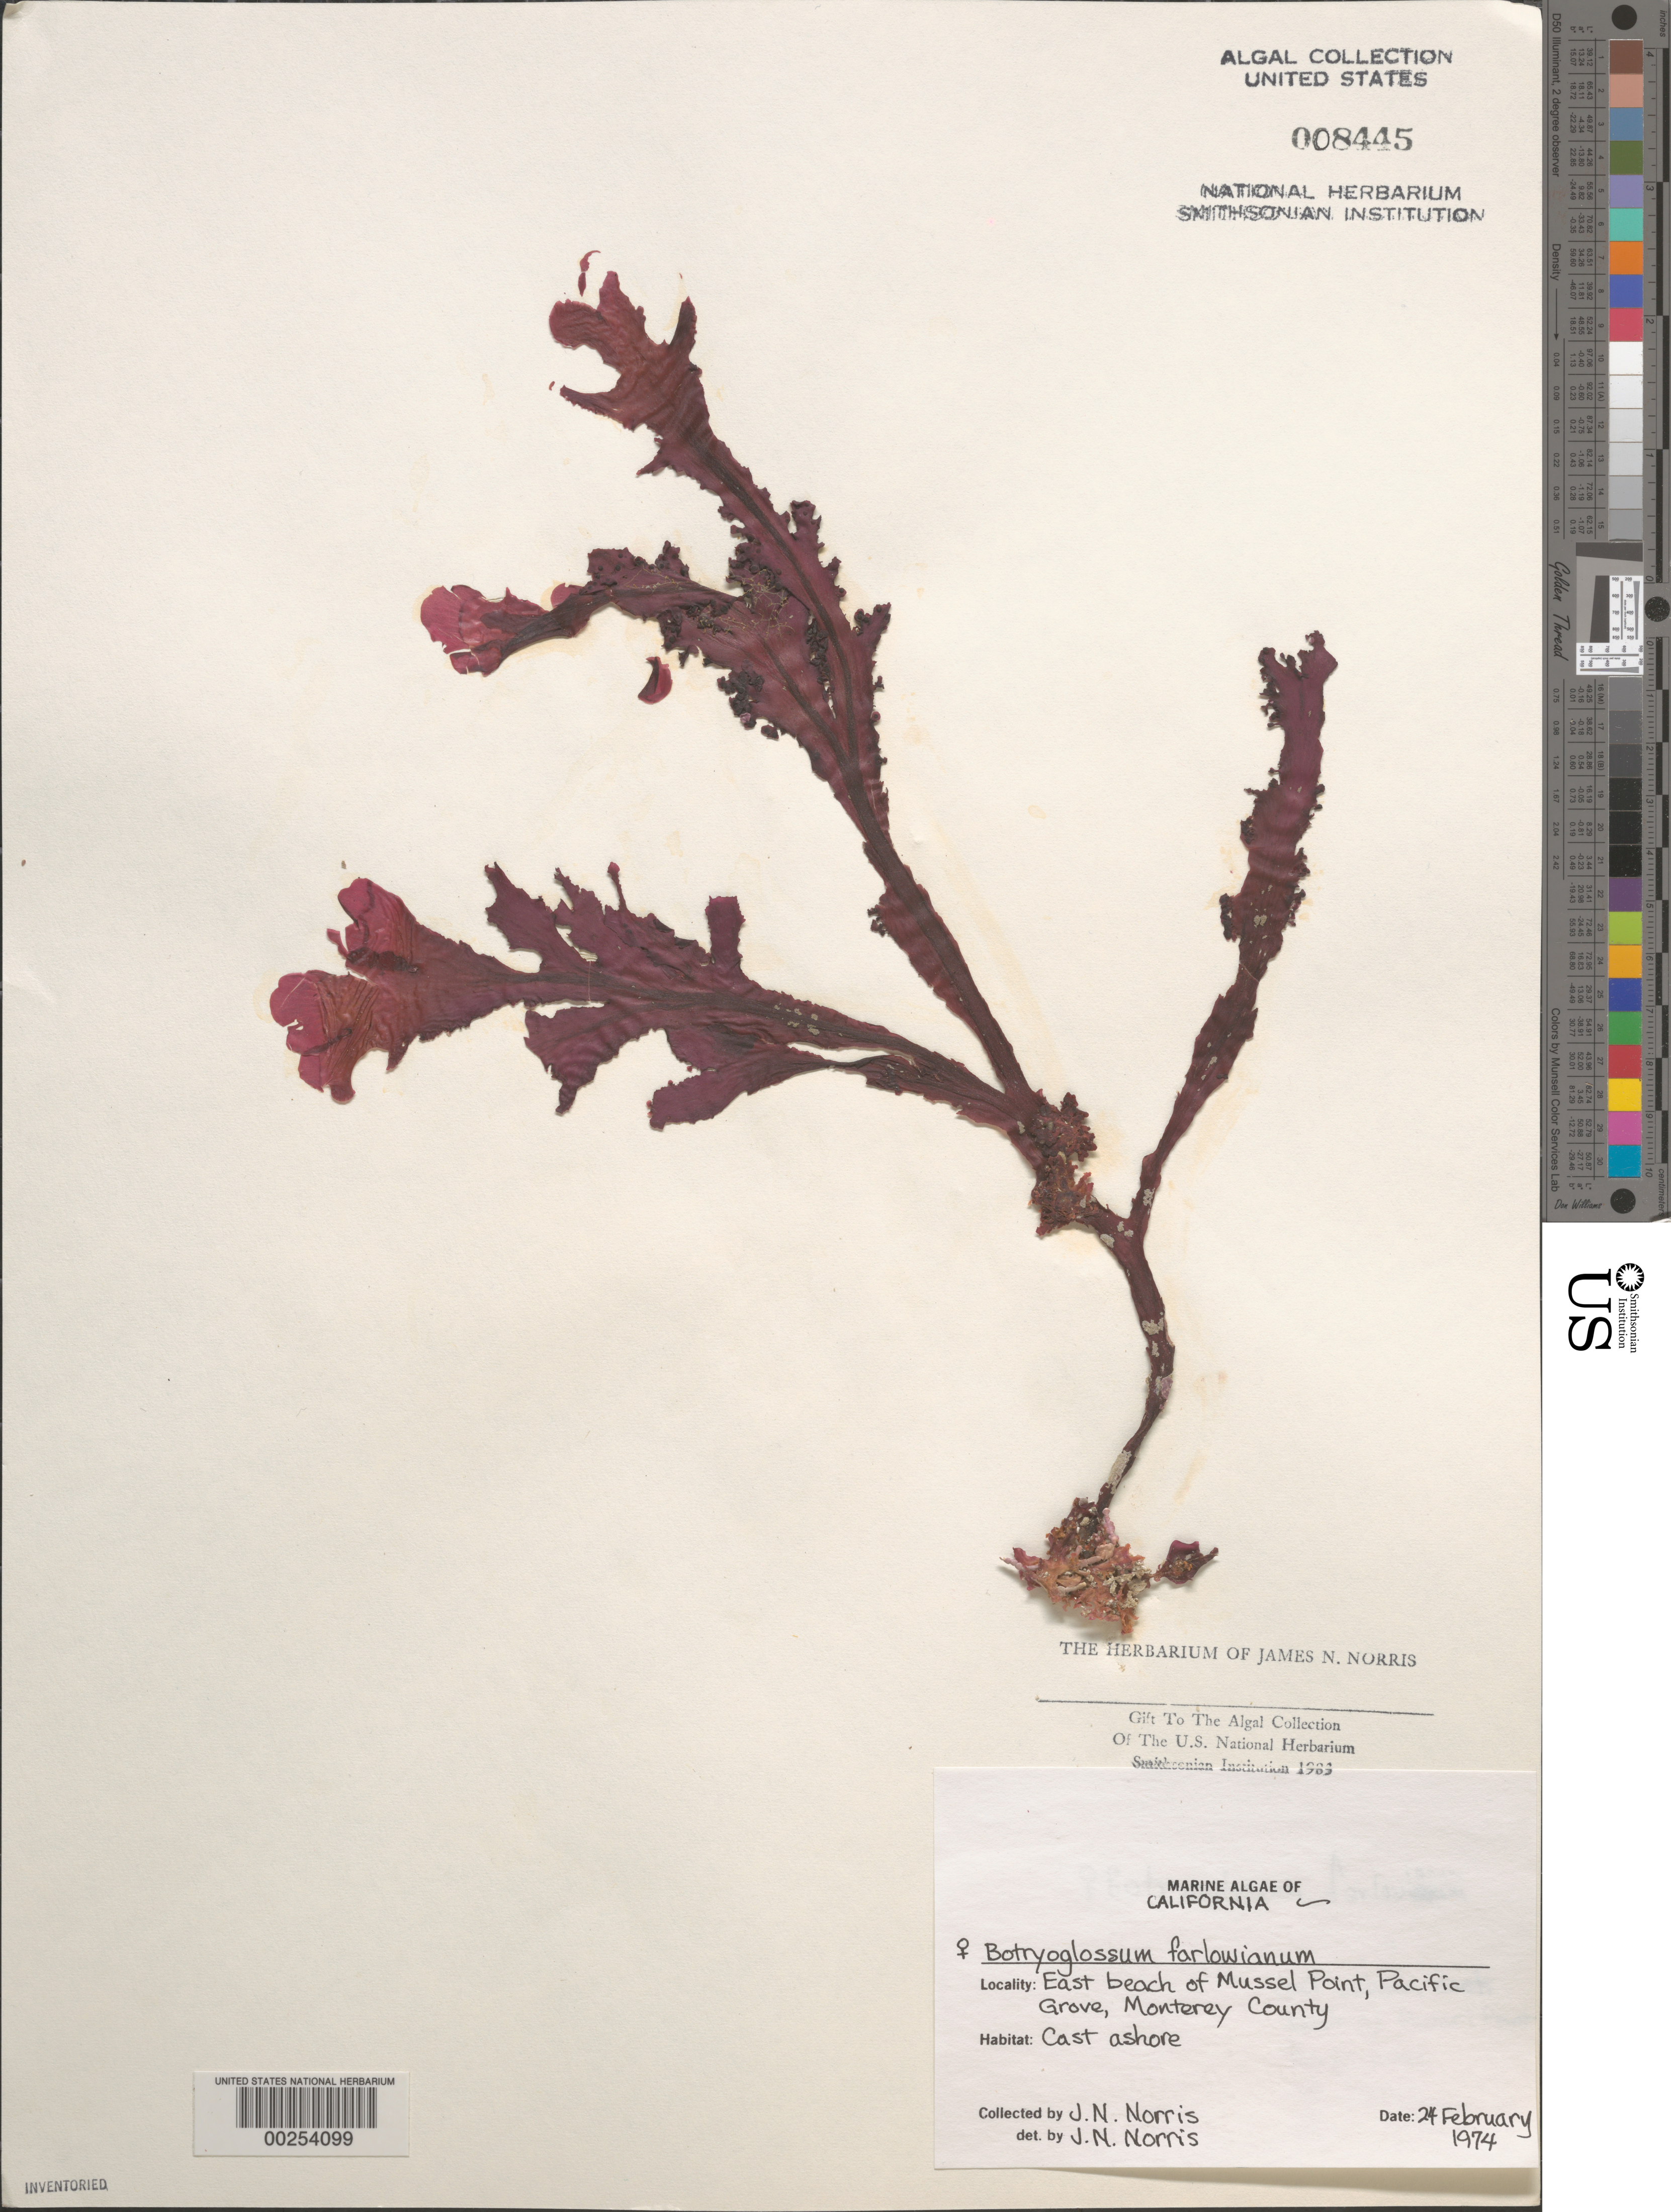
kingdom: Plantae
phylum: Rhodophyta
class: Florideophyceae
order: Ceramiales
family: Delesseriaceae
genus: Botryoglossum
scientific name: Botryoglossum farlowianum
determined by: Norris, James N.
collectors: J. N. Norris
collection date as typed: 24 Feb 1974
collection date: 1974-02-24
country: United States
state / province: California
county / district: Monterey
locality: East beach of Mussel Point, Pacific Grove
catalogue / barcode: US 8445